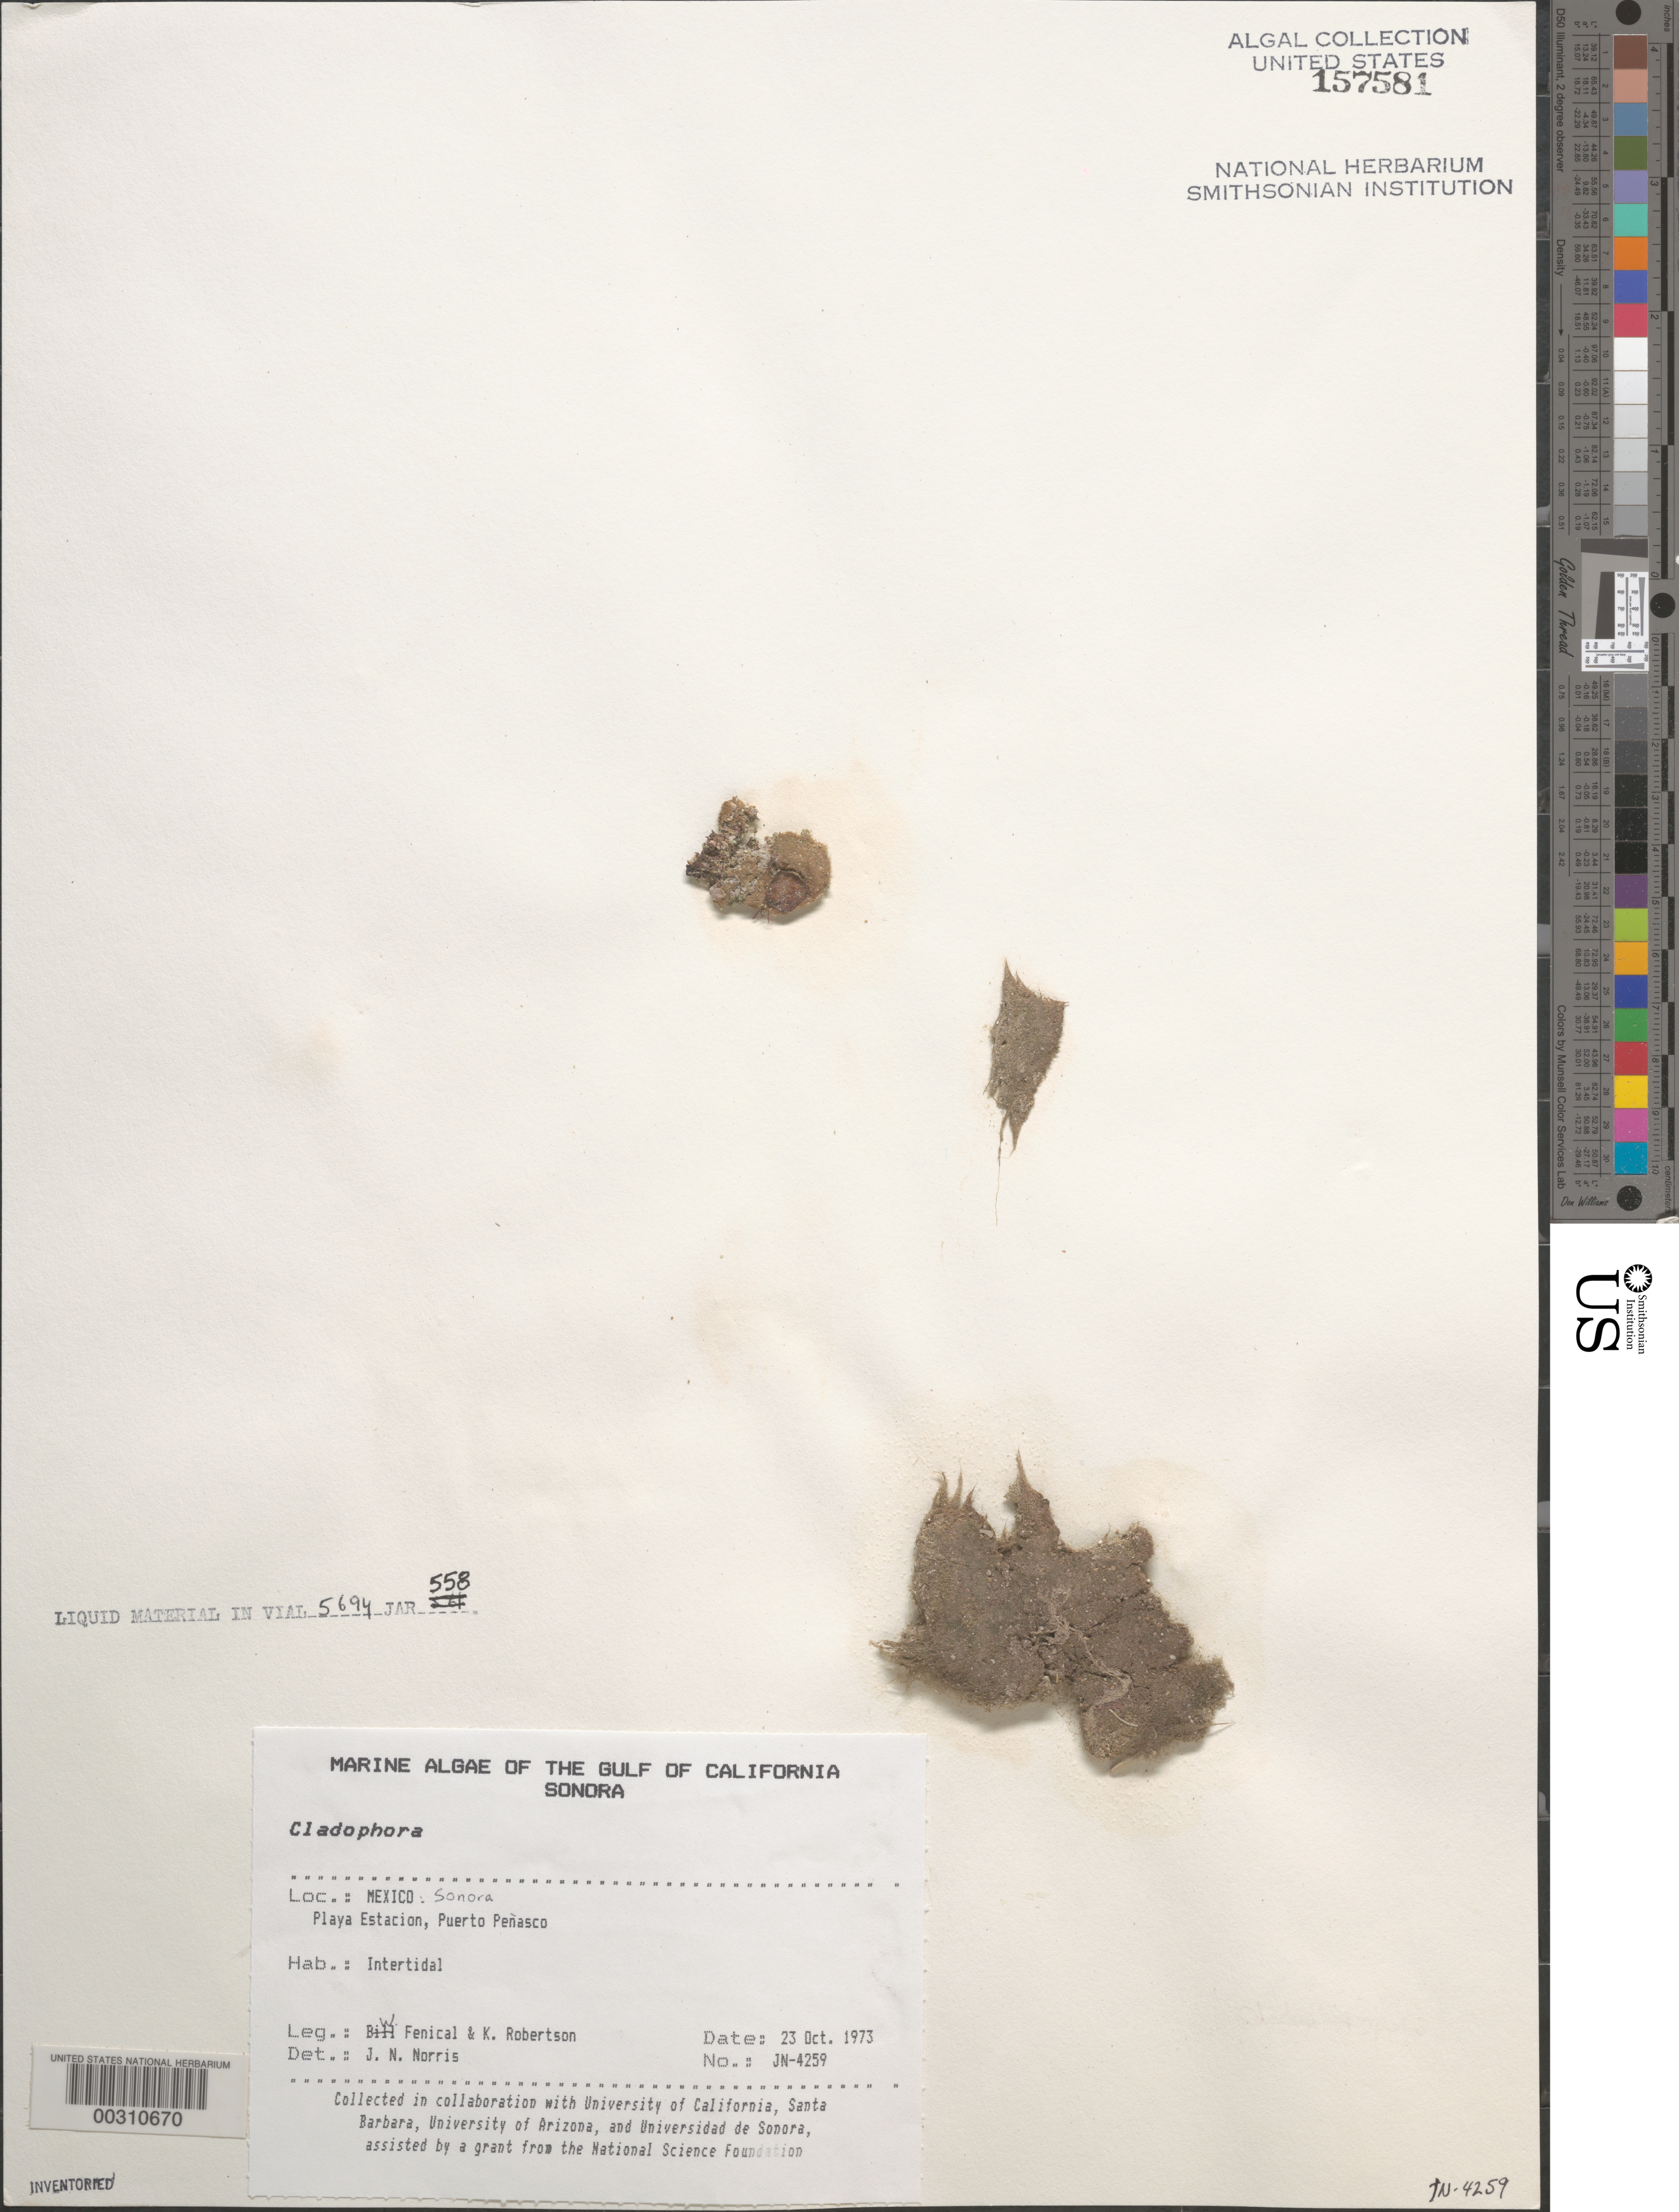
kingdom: Plantae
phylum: Chlorophyta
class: Ulvophyceae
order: Cladophorales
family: Cladophoraceae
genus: Cladophora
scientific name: Cladophora sp.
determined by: Norris, James N.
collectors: W. Fenical & K. Robertson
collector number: Jn-4259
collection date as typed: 23 Oct 1973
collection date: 1973-10-23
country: Mexico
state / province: Sonora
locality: Playa Estacion, Puerto Penasco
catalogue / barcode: US 157581